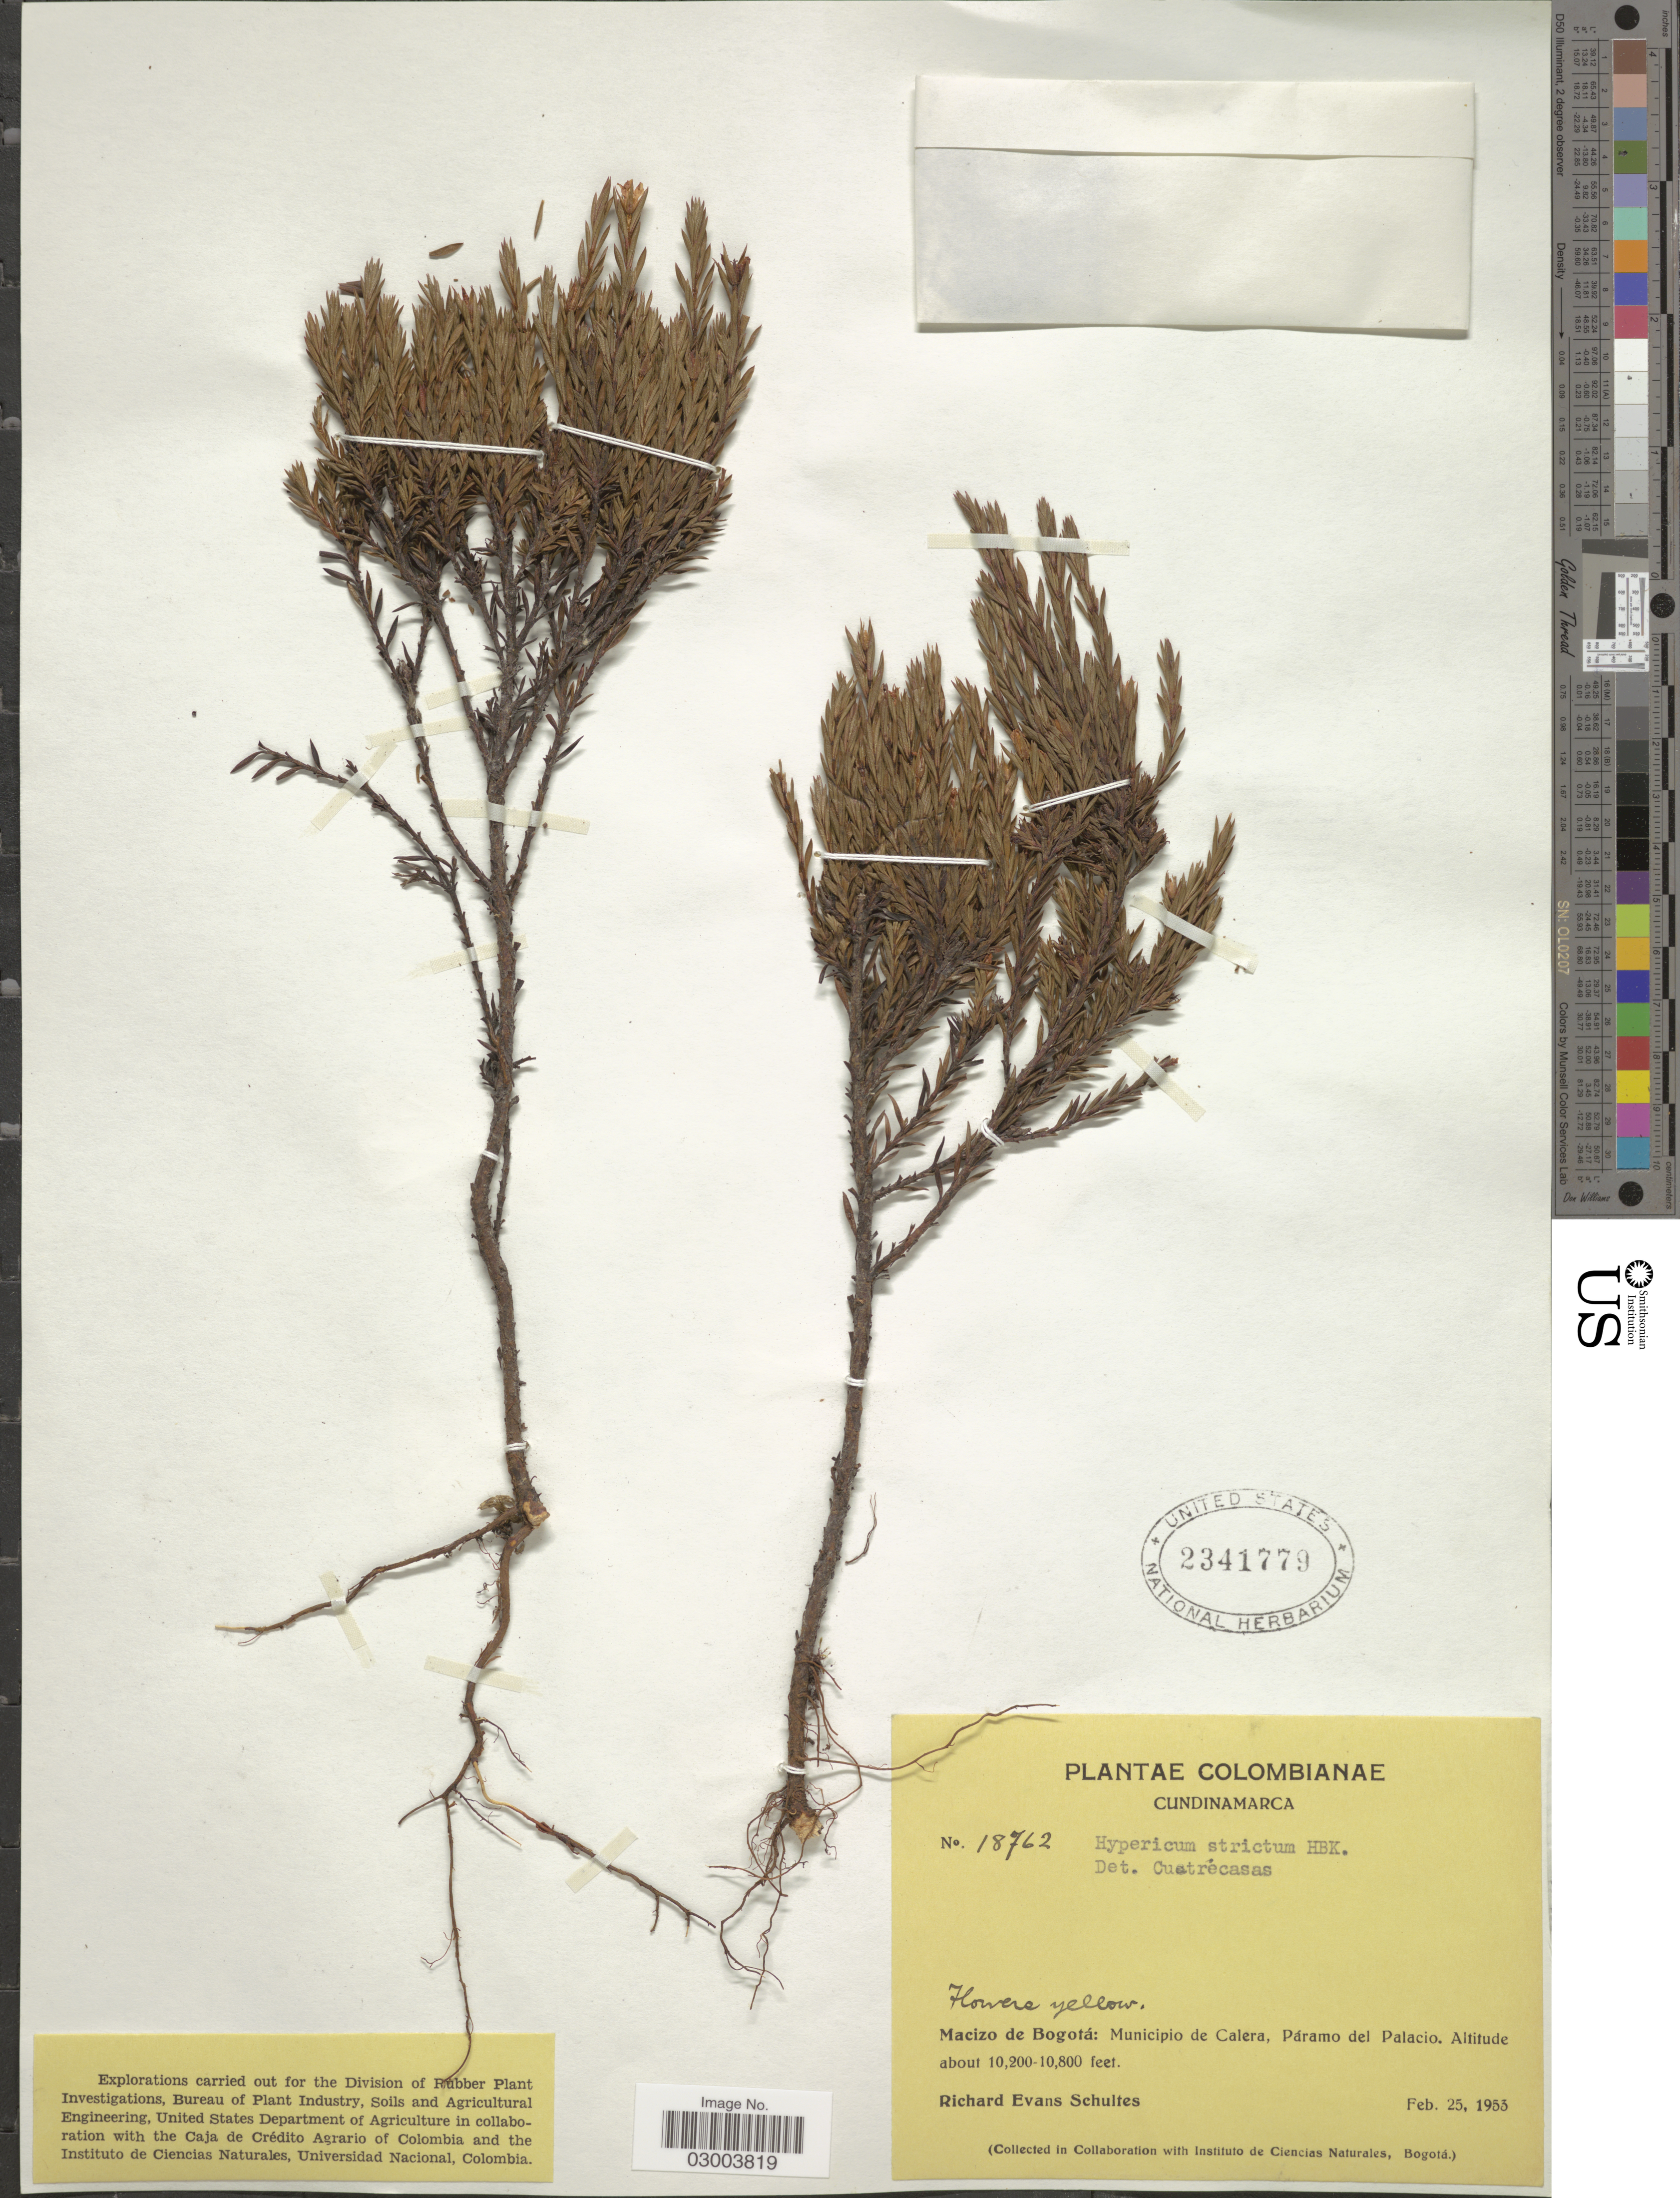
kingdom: Plantae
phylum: Tracheophyta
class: Magnoliopsida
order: Malpighiales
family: Hypericaceae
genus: Hypericum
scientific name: Hypericum lancioides subsp. lancioides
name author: Cuatrec.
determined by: Strong, Mark T., (BOT), Smithsonian Institution - National Museum of Natural History (UNITED STATES)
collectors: R. E. Schultes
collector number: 18762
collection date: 1953-02-25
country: Colombia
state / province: Cundinamarca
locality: Macizo de Bogotá: Municipio de Calera, Páramo del Palacio.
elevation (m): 3109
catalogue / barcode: US 2341779